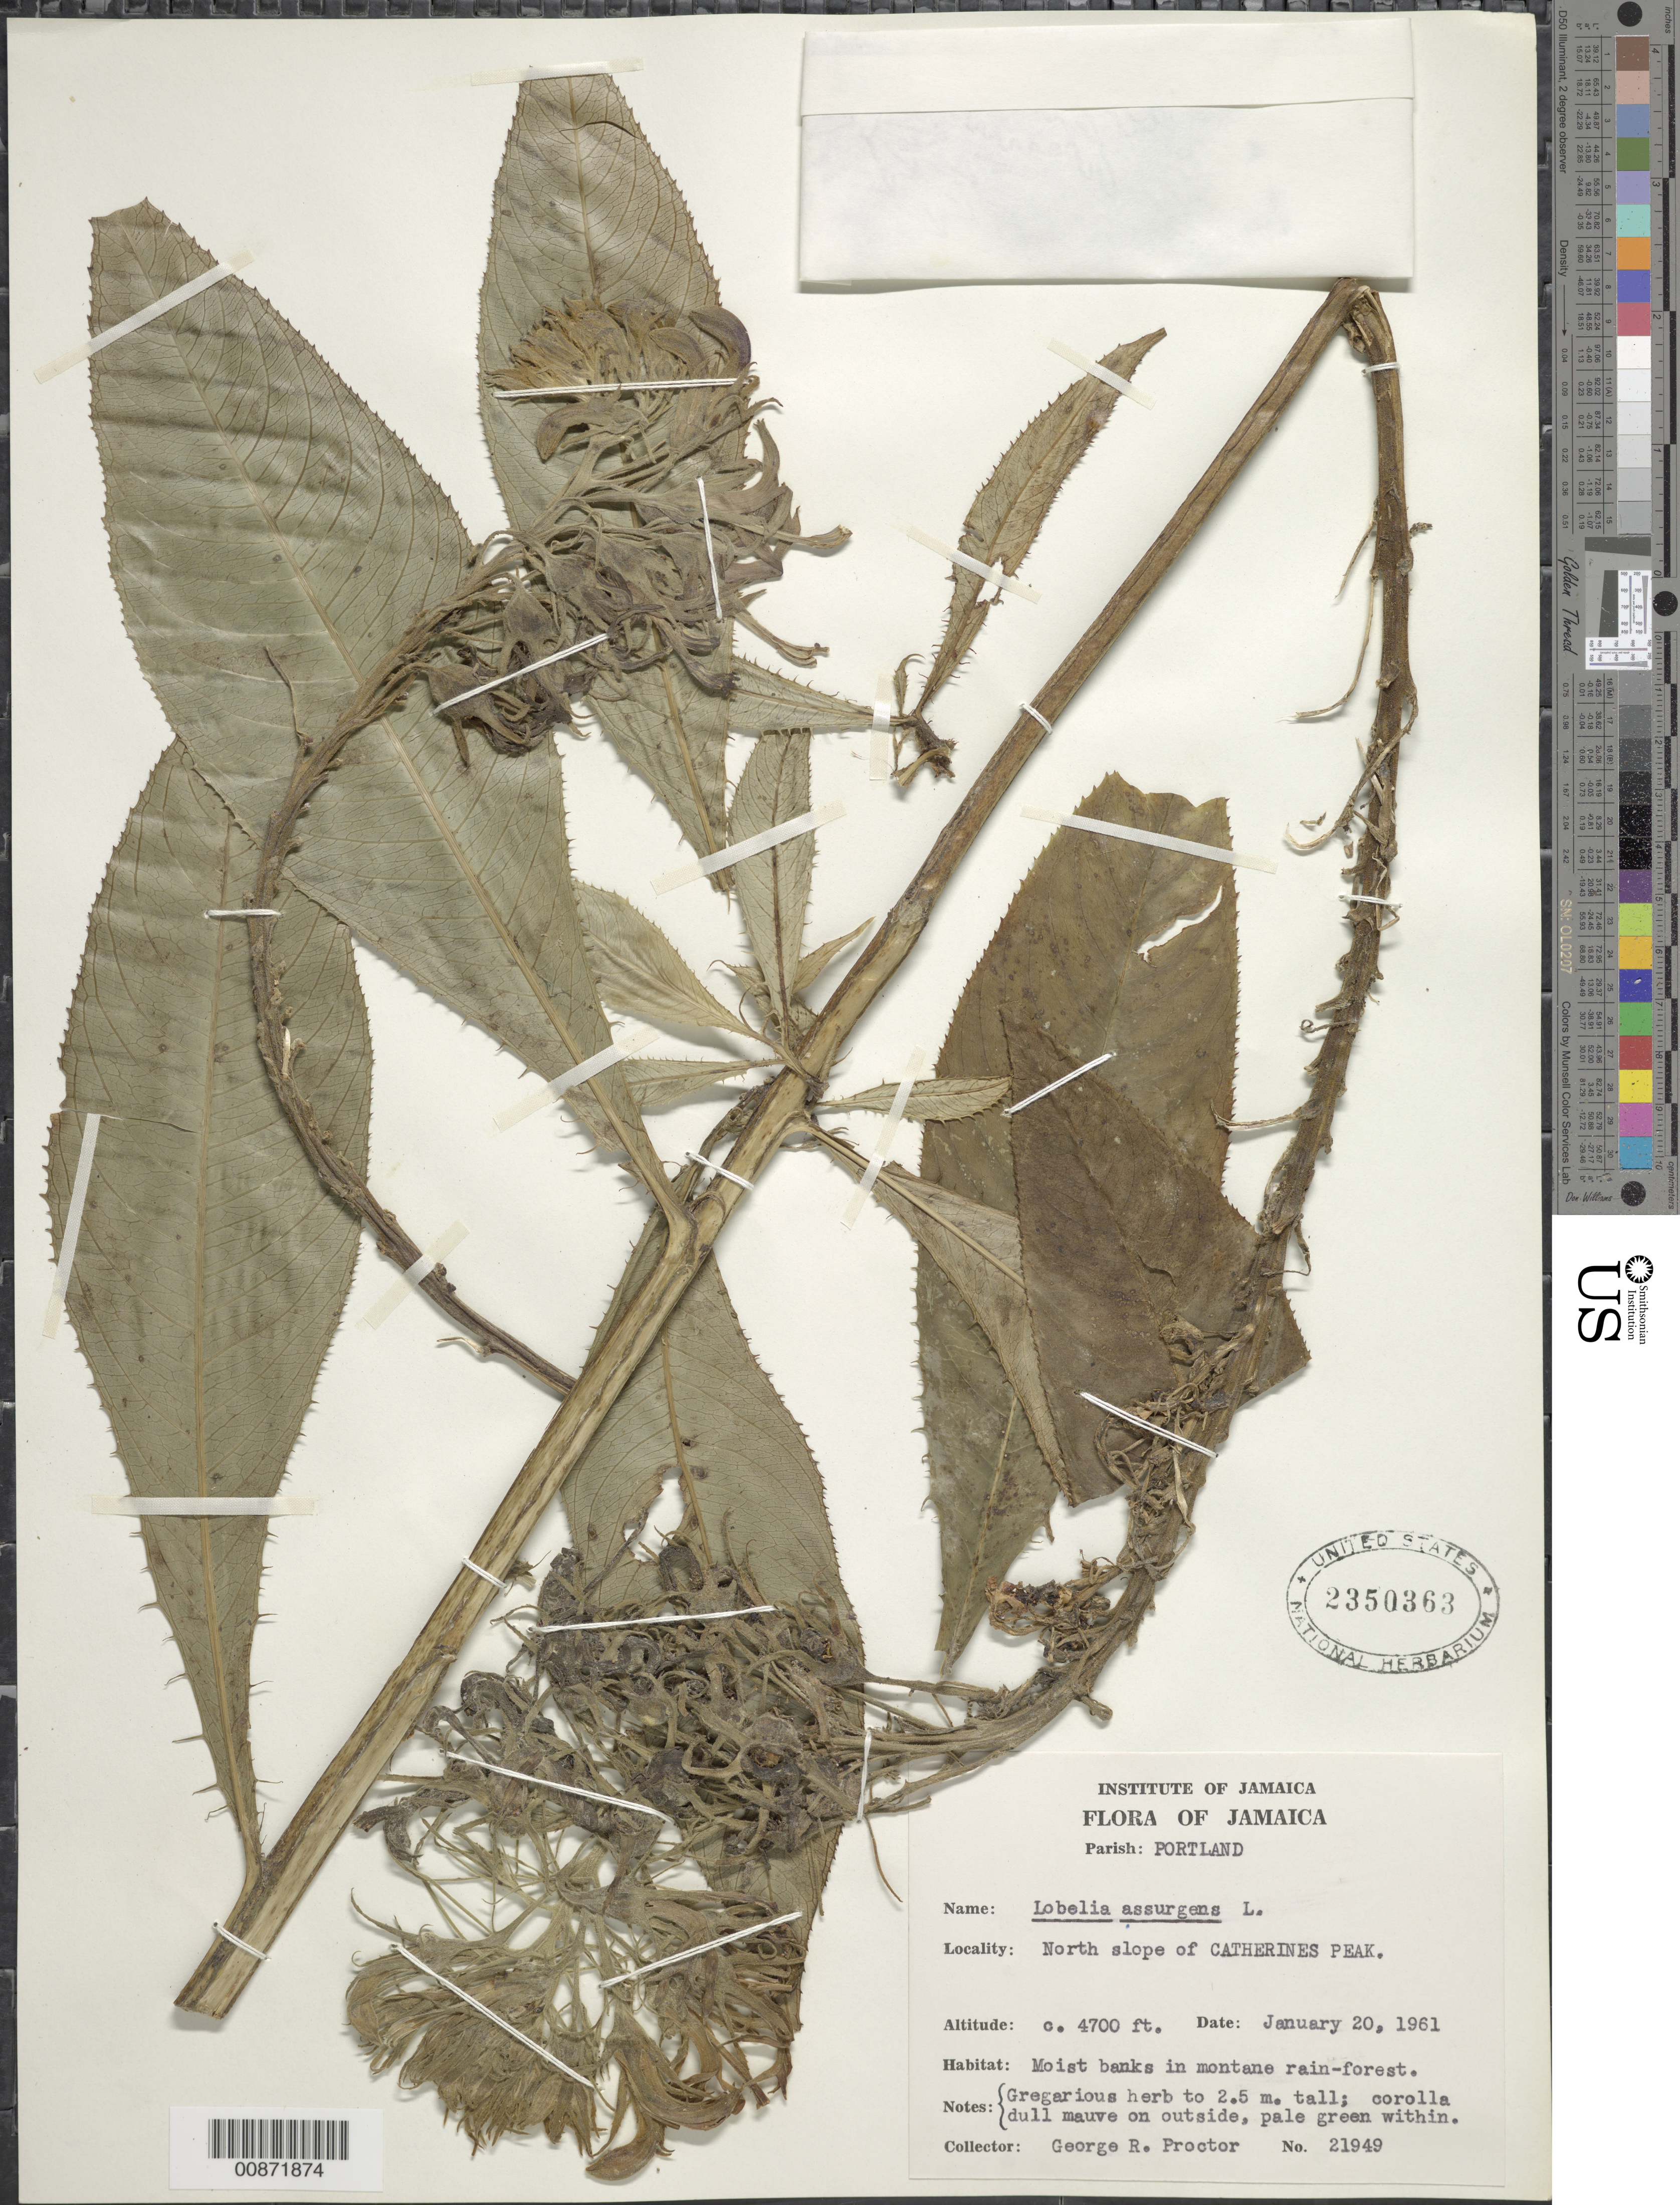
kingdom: Plantae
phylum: Tracheophyta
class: Magnoliopsida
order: Asterales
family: Campanulaceae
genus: Lobelia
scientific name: Lobelia assurgens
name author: L.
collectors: G. R. Proctor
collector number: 21949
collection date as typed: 20 Jan 1961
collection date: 1961-01-20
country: Jamaica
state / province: Portland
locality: North slope of Catherines Peak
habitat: Moist banks in montane rainforest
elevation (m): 1433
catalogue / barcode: US 2350363